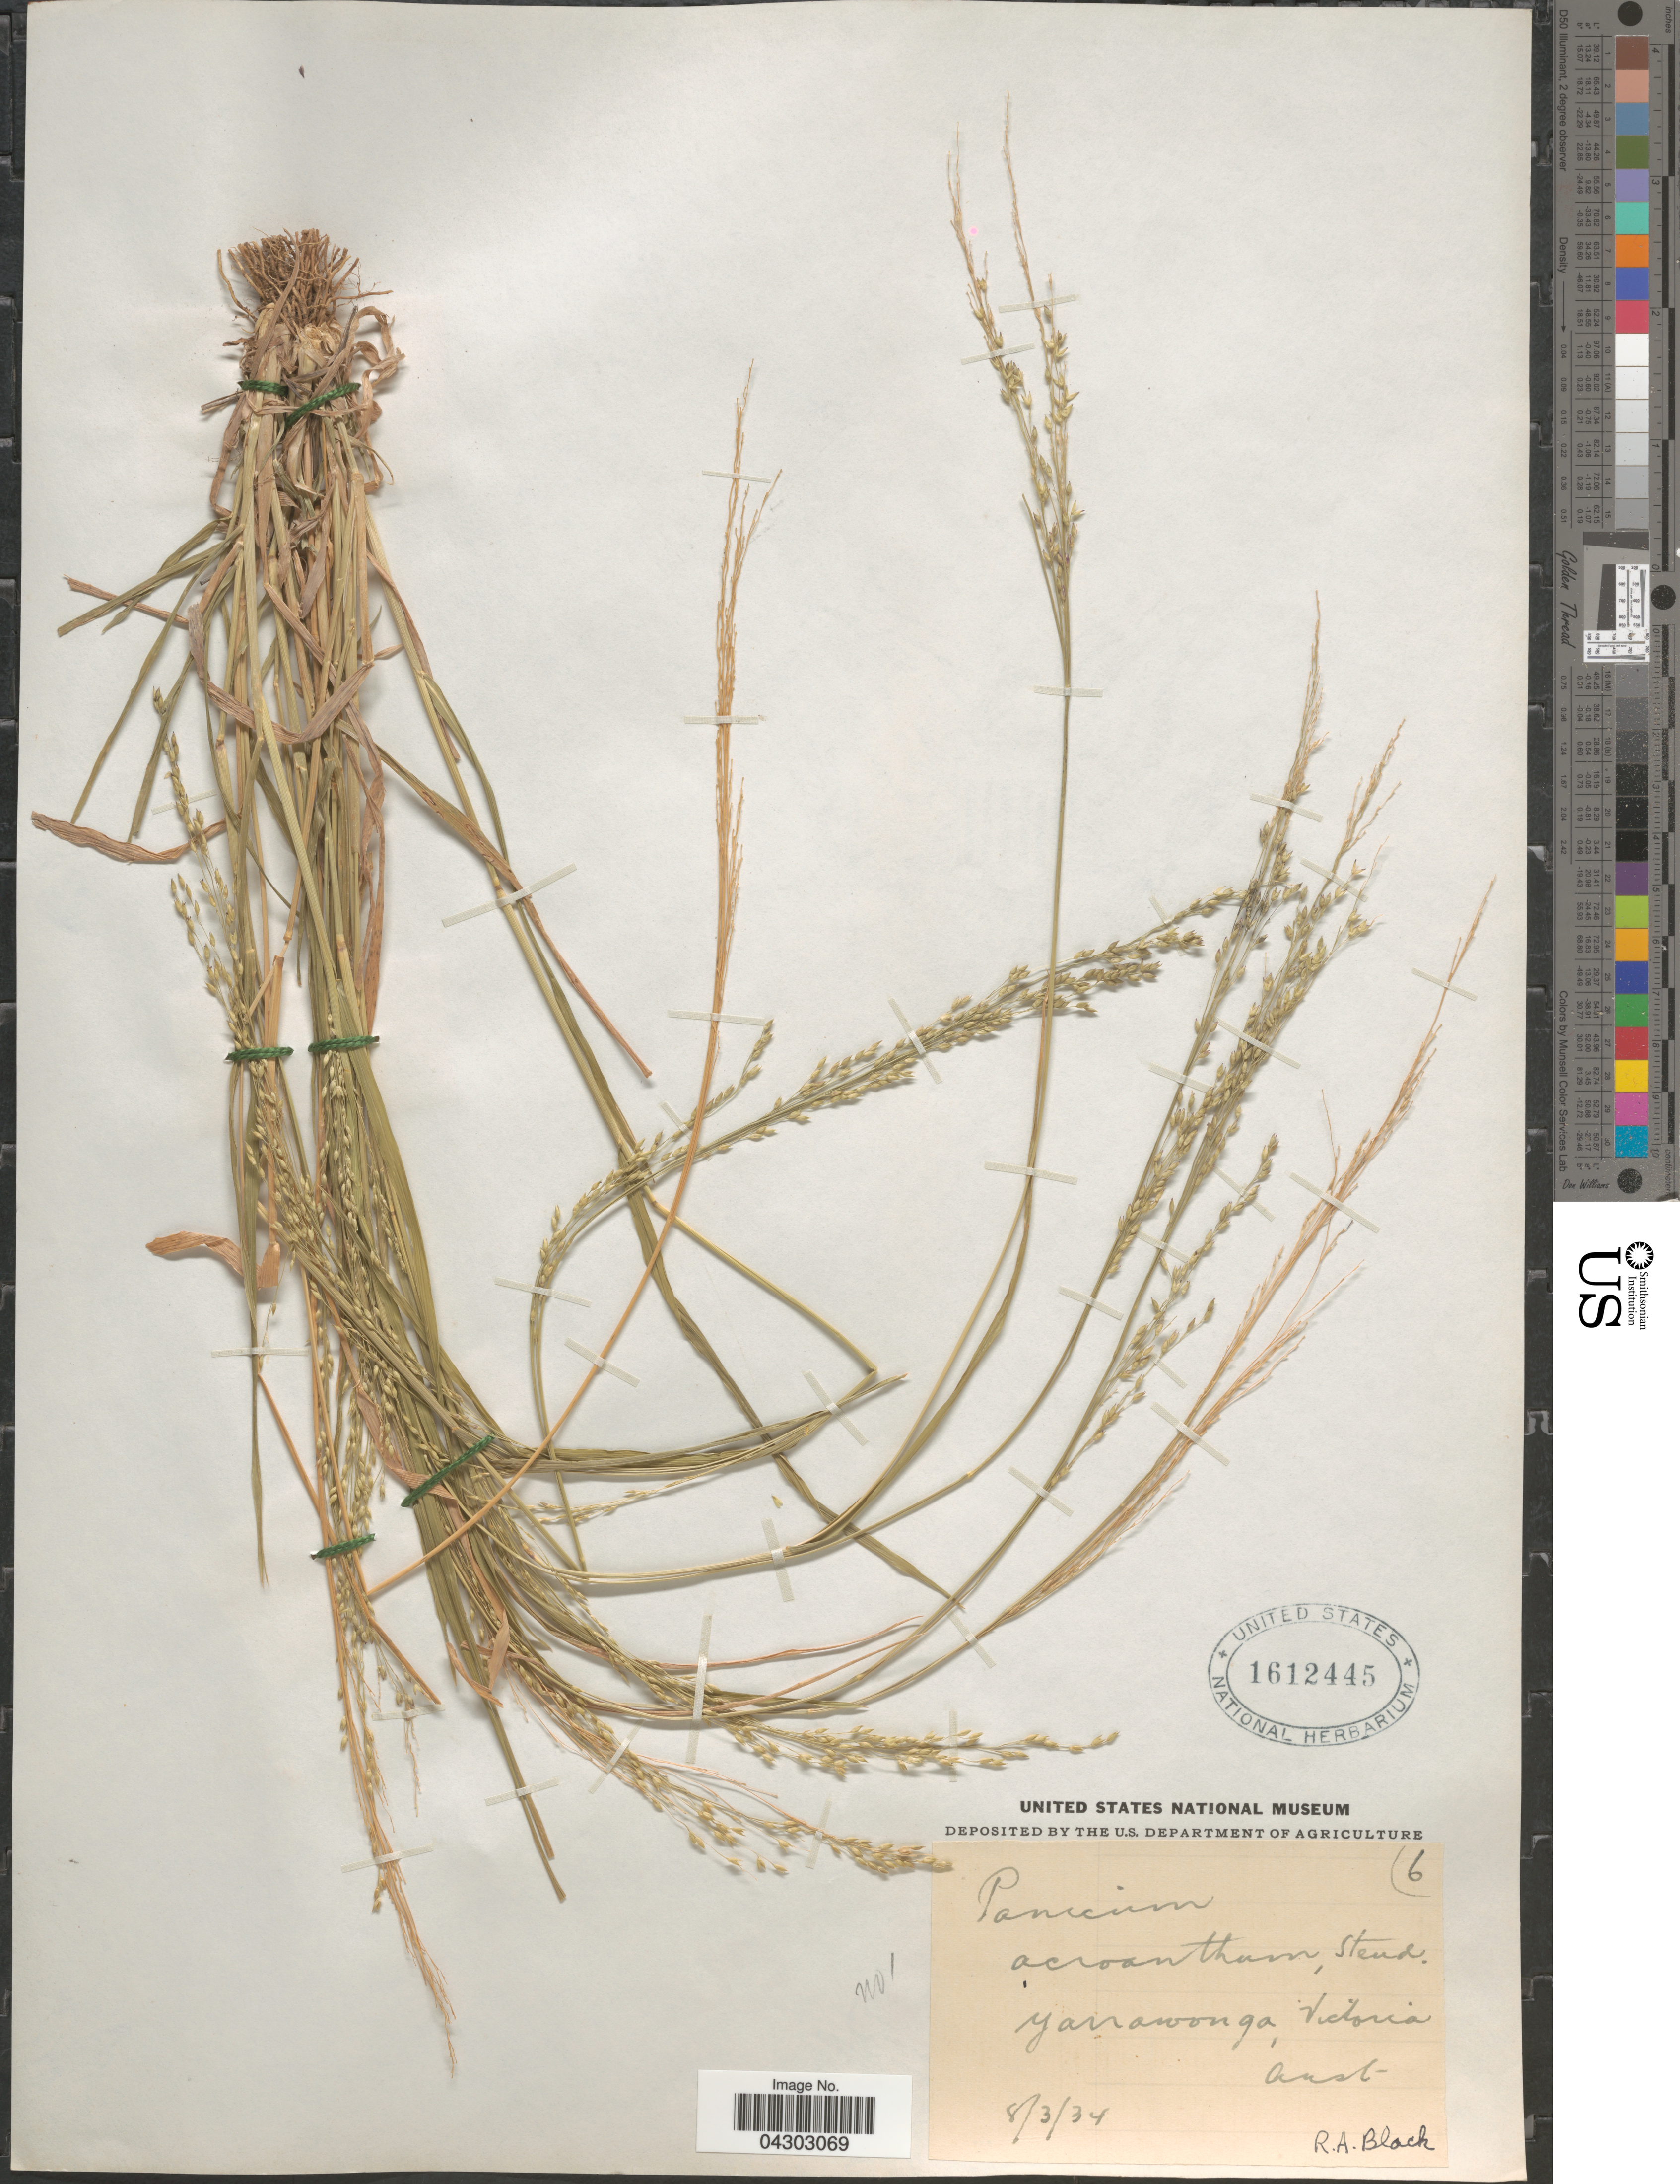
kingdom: Plantae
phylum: Tracheophyta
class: Liliopsida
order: Poales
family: Poaceae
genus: Panicum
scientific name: Panicum decompositum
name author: R. Br.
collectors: R. A. Black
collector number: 6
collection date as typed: Transcribed d/m/y: 8/3/34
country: Australia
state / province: Victoria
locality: Yanawonga, Victoria.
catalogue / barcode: US 1612445